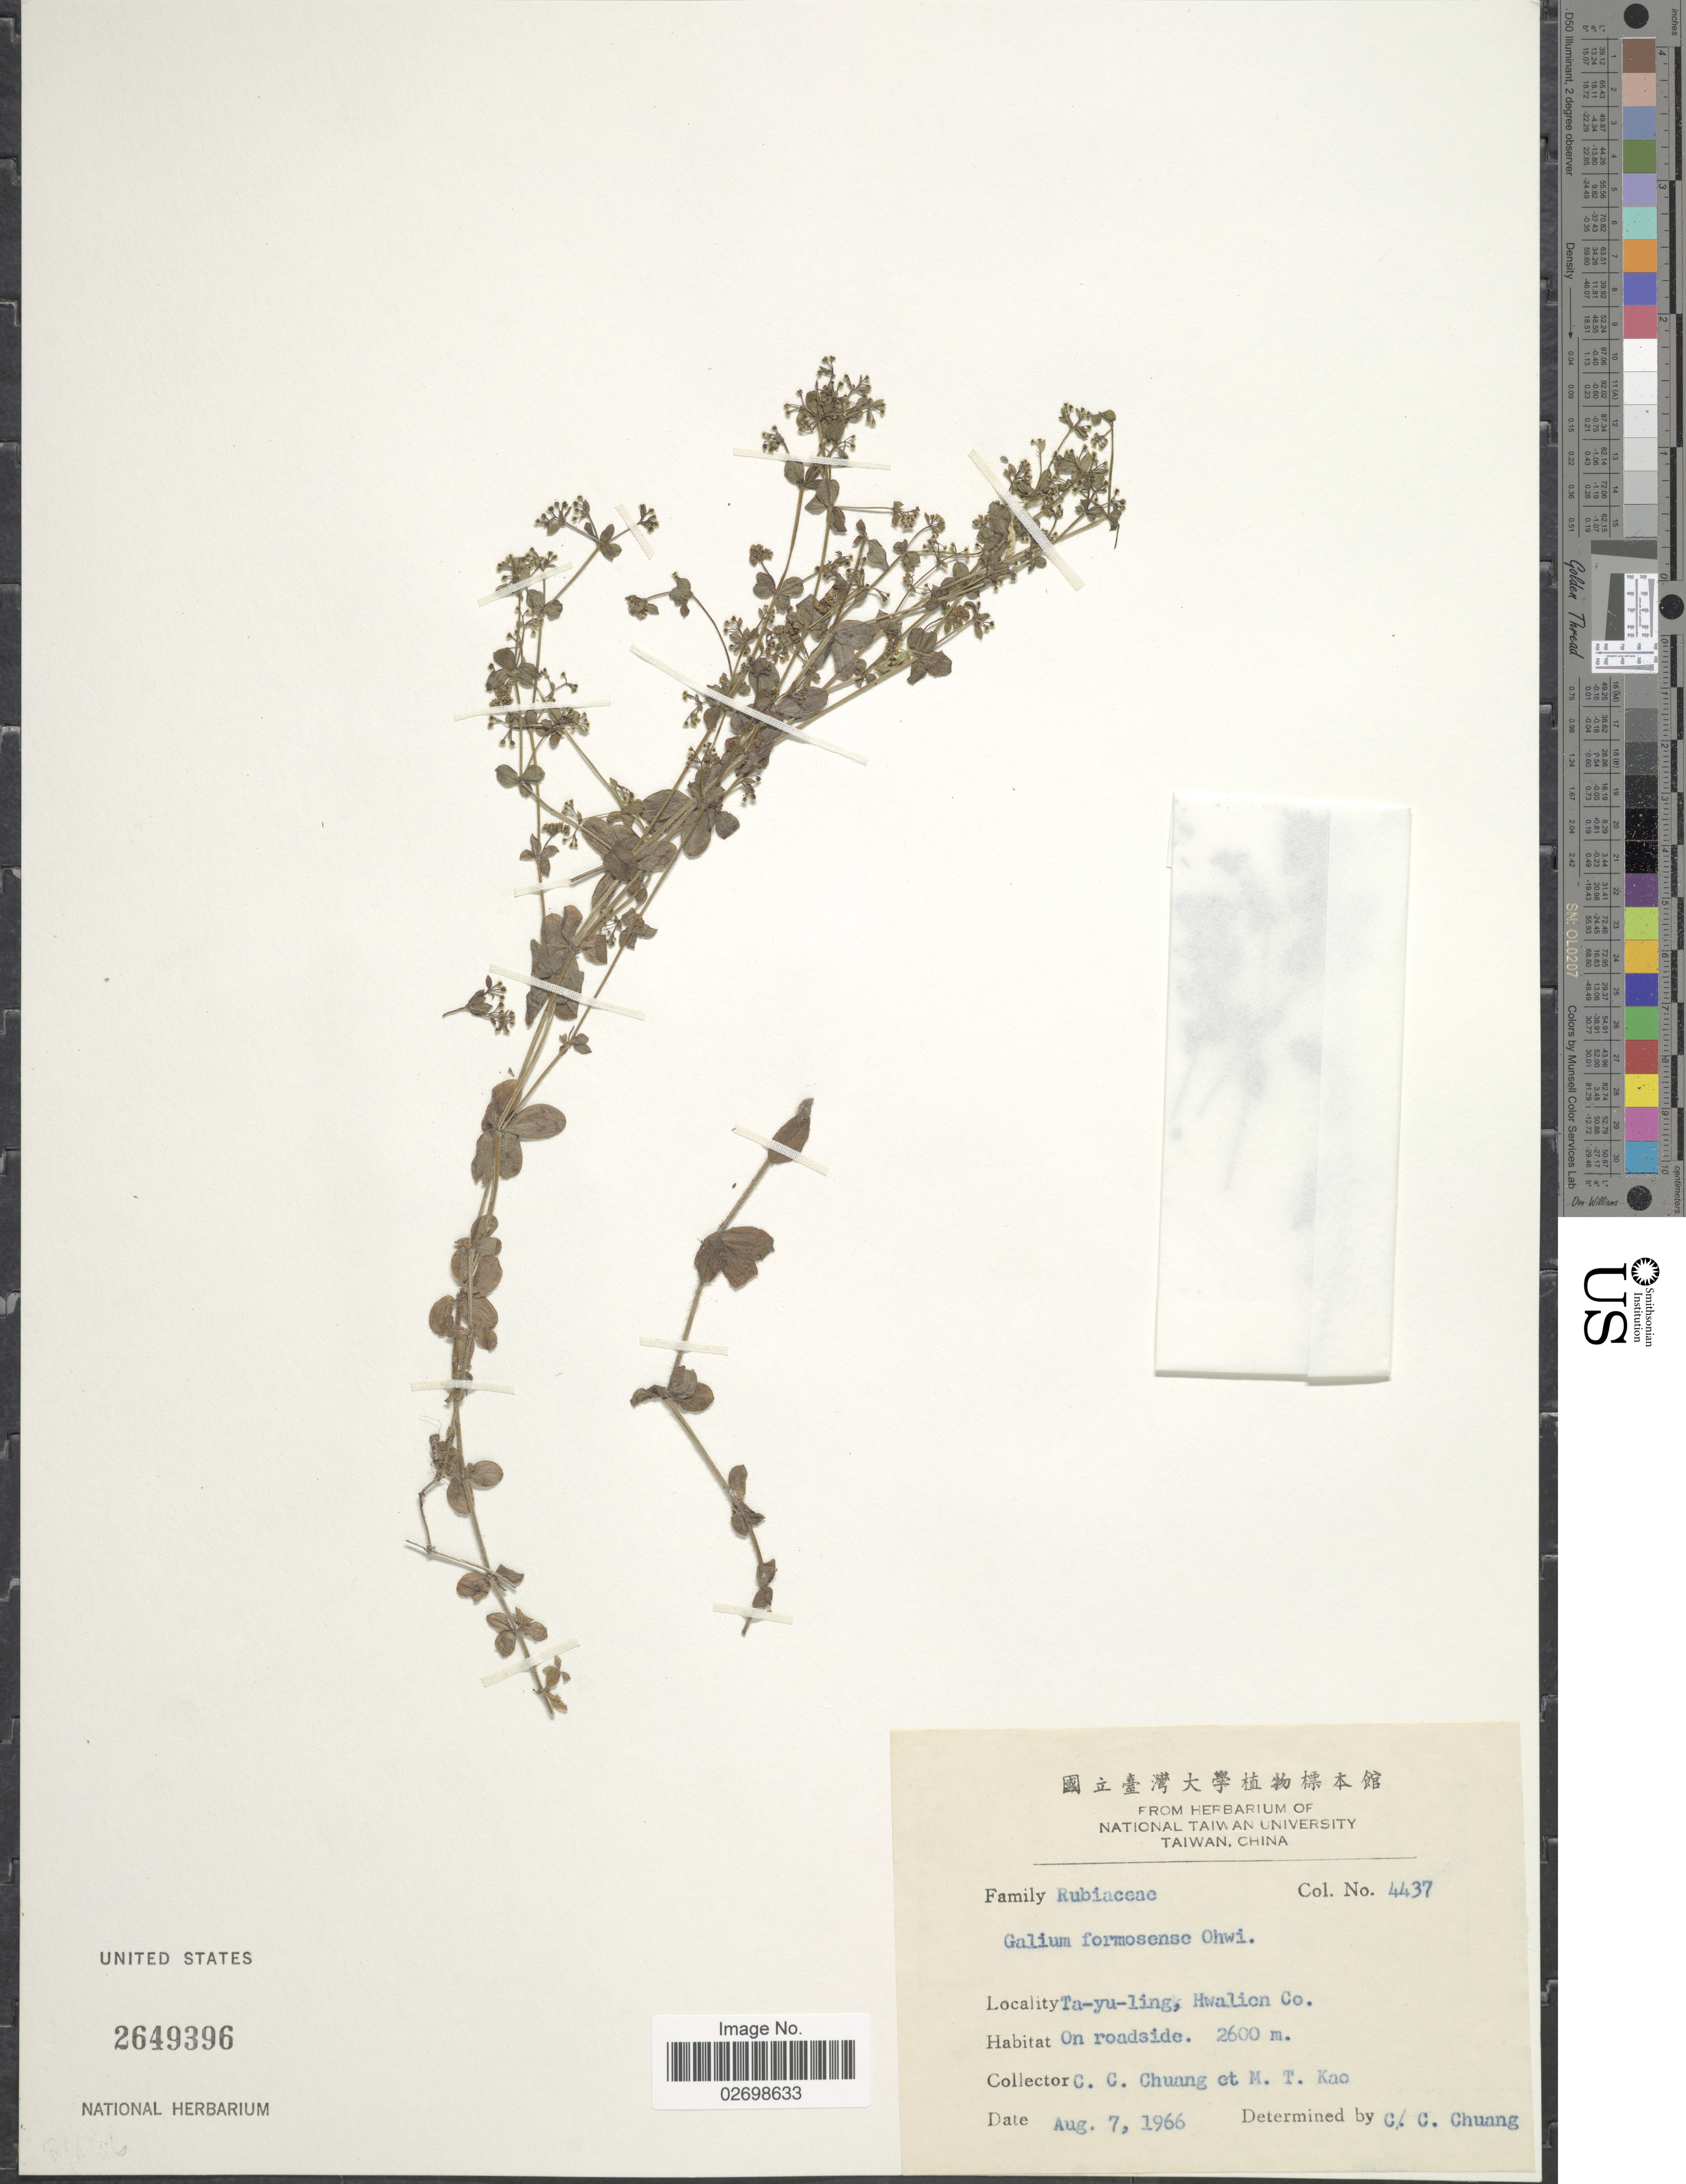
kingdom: Plantae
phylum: Tracheophyta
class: Magnoliopsida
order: Gentianales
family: Rubiaceae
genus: Galium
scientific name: Galium formosense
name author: Ohwi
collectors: C. C. Chuang & M. T. Kao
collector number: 4437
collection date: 1966-08-07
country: Taiwan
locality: Ta-yu-ling, Hwalien Co., on roadside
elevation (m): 2600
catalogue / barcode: US 2649396